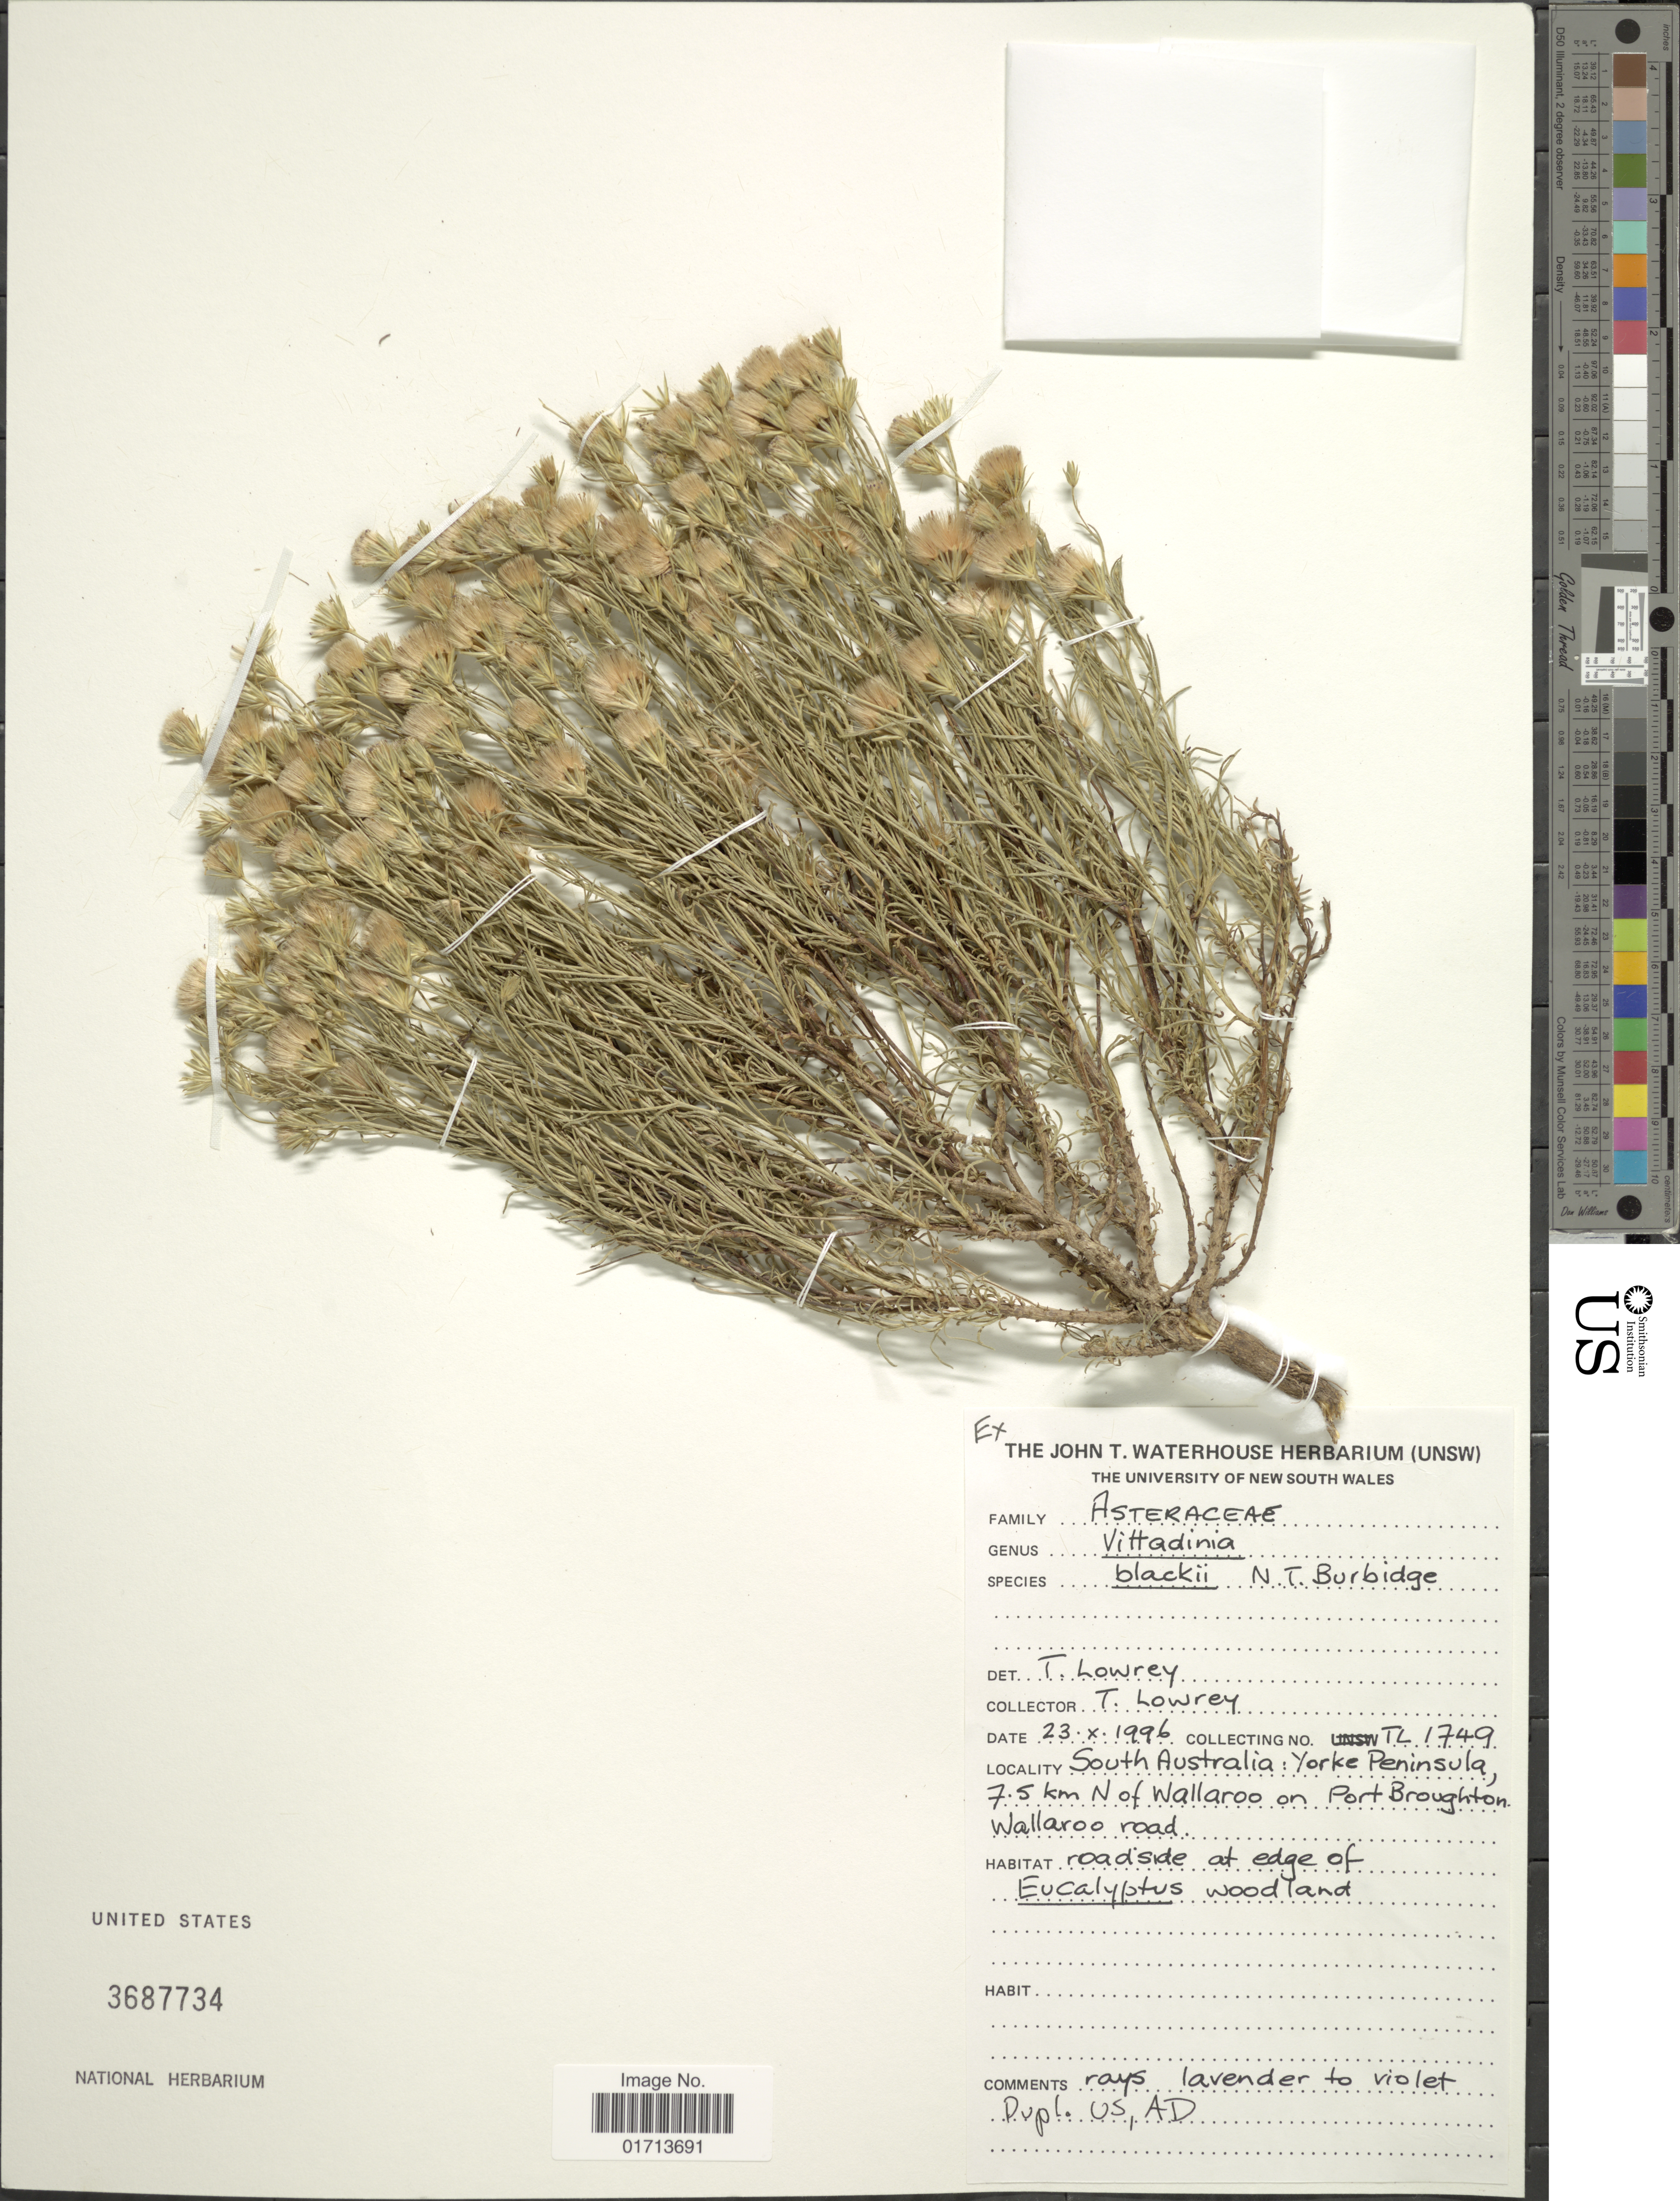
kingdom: Plantae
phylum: Tracheophyta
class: Magnoliopsida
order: Asterales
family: Asteraceae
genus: Vittadinia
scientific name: Vittadinia blackii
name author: N.T. Burb.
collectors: T. Lowrey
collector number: TL1749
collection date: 1996-10-23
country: Australia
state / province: South Australia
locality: Yorke Peninsula, 7.5 km N of Wallaroo on Port Broughton Wallaroo road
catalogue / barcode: US 3687734